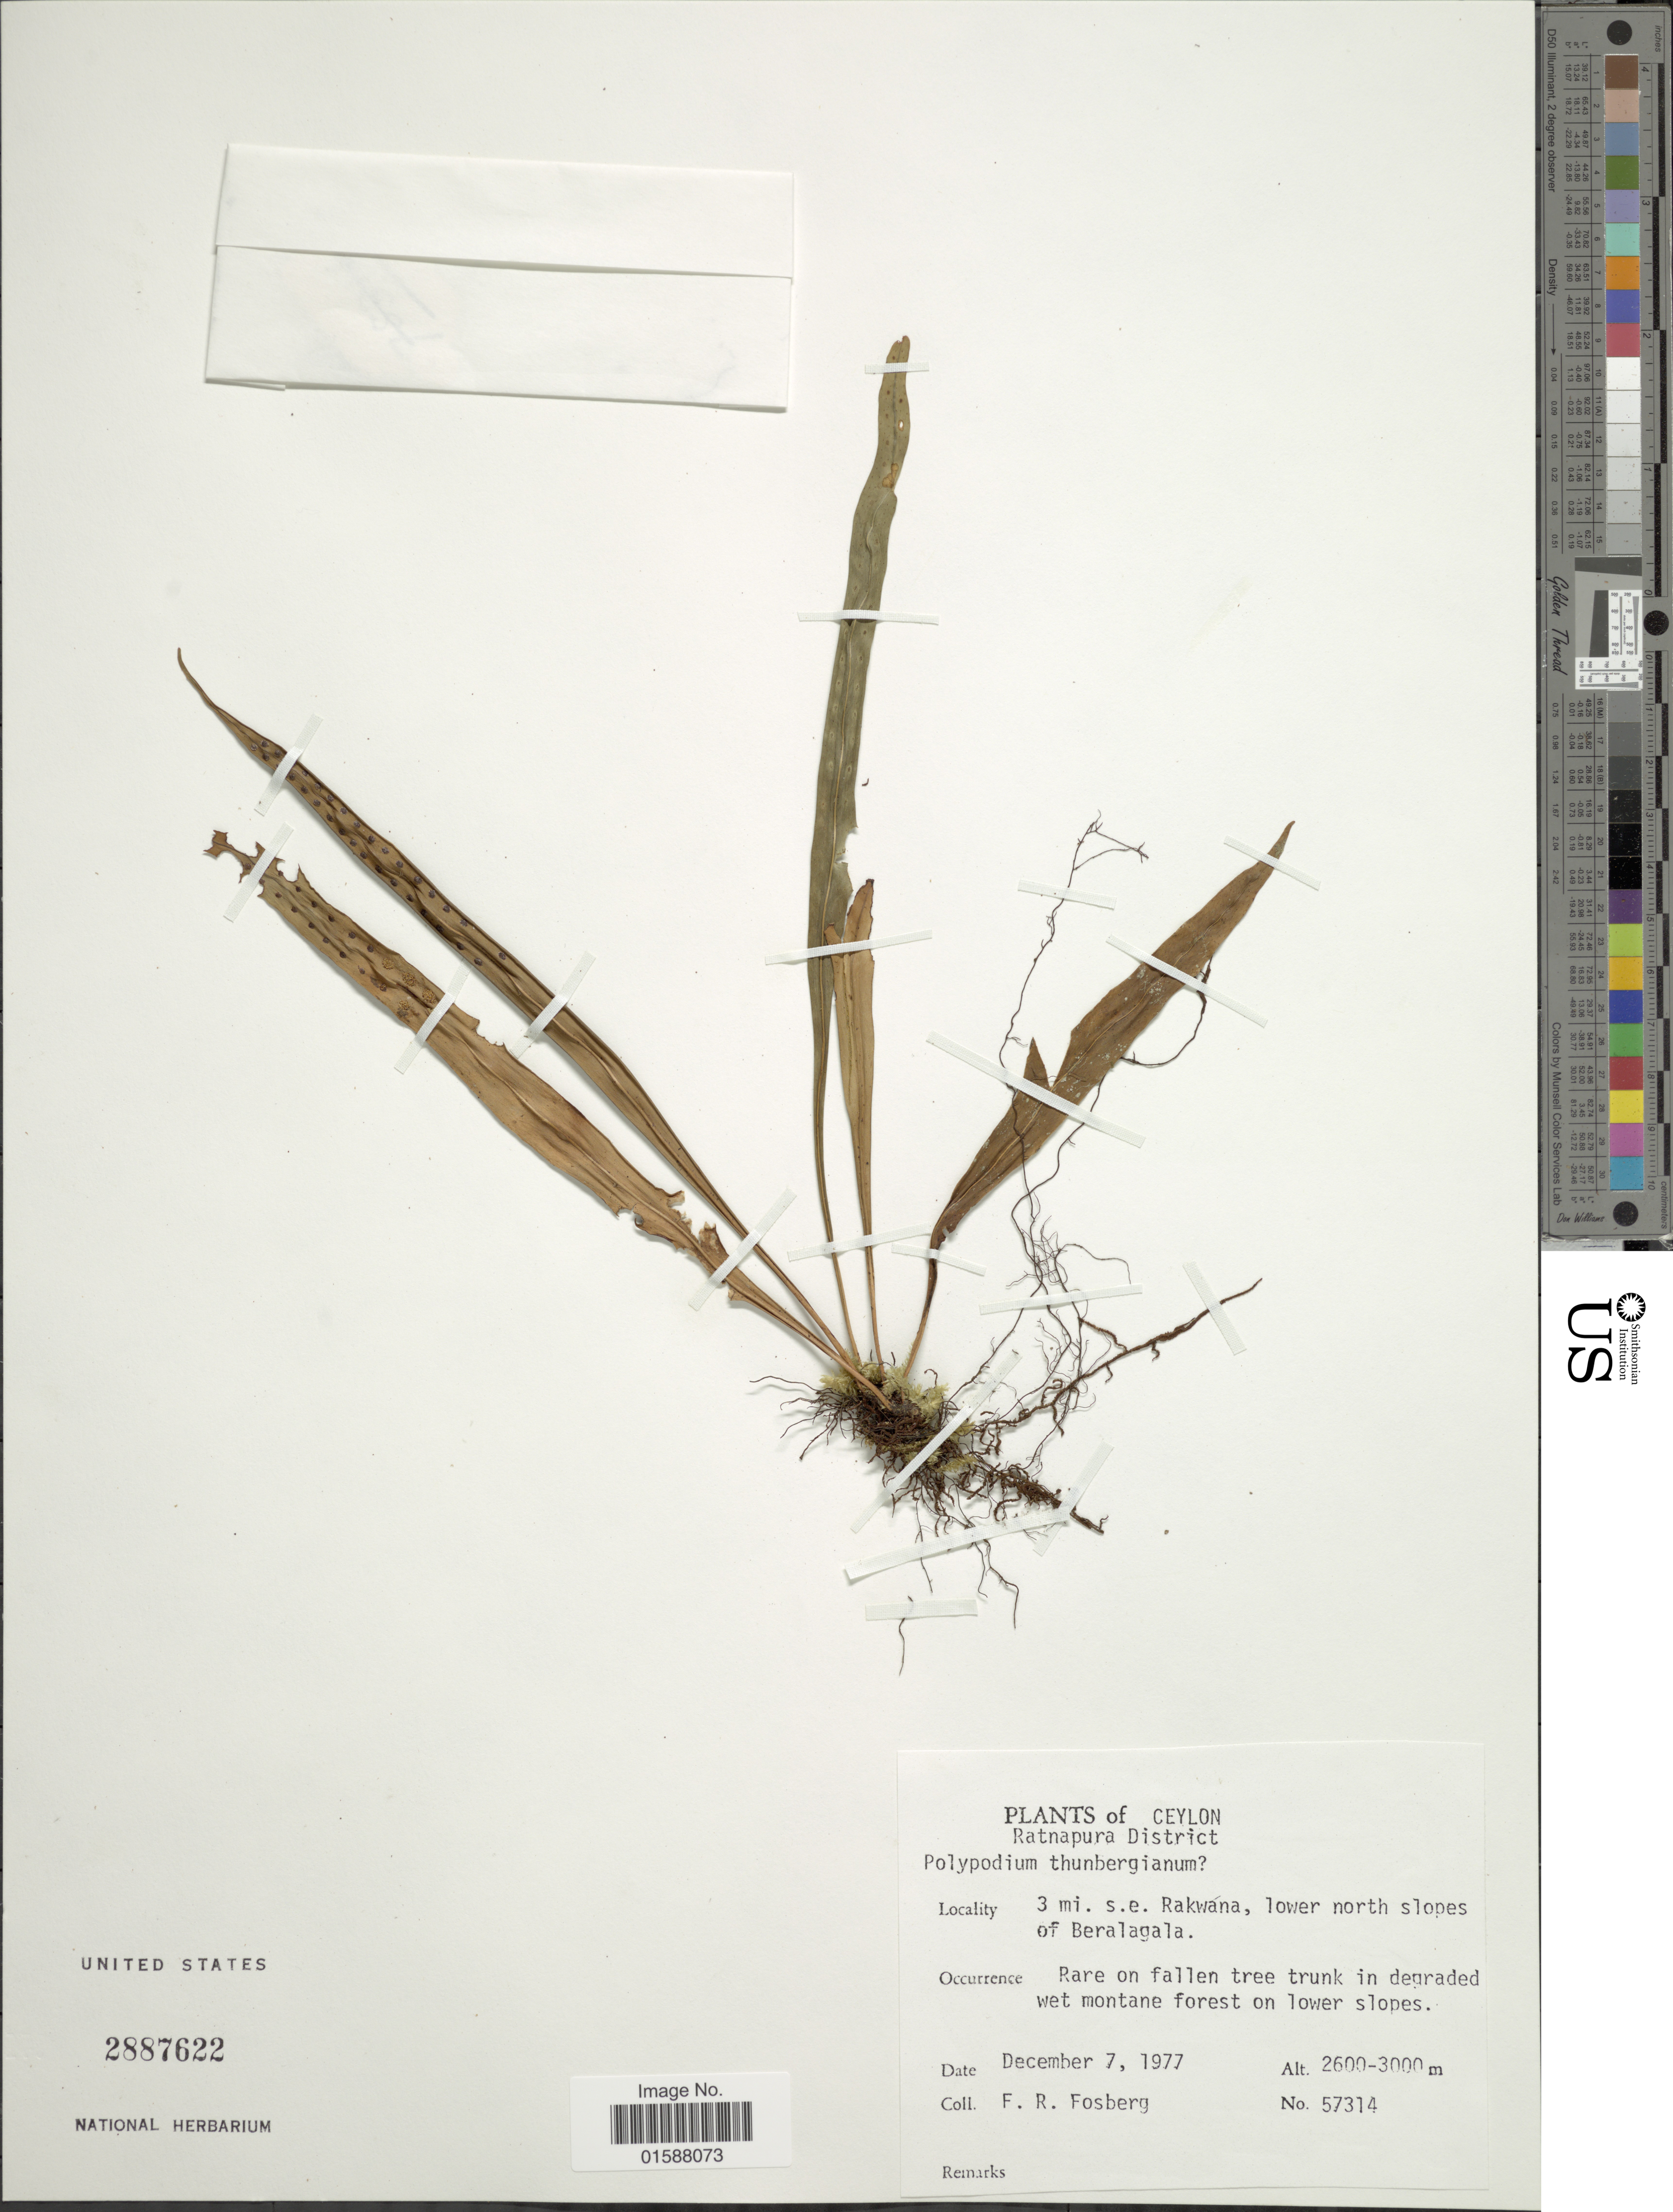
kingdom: Plantae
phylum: Tracheophyta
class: Polypodiopsida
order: Polypodiales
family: Polypodiaceae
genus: Lepisorus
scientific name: Lepisorus thunbergianus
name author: (Kaulf.) Ching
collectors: F. R. Fosberg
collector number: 57314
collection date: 1977-12-07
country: Sri Lanka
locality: Ceylon. Ratnapura District. 3 mi. s.e. Rakwana, lower north slopes of Beralgala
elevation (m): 2600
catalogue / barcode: US 2887622